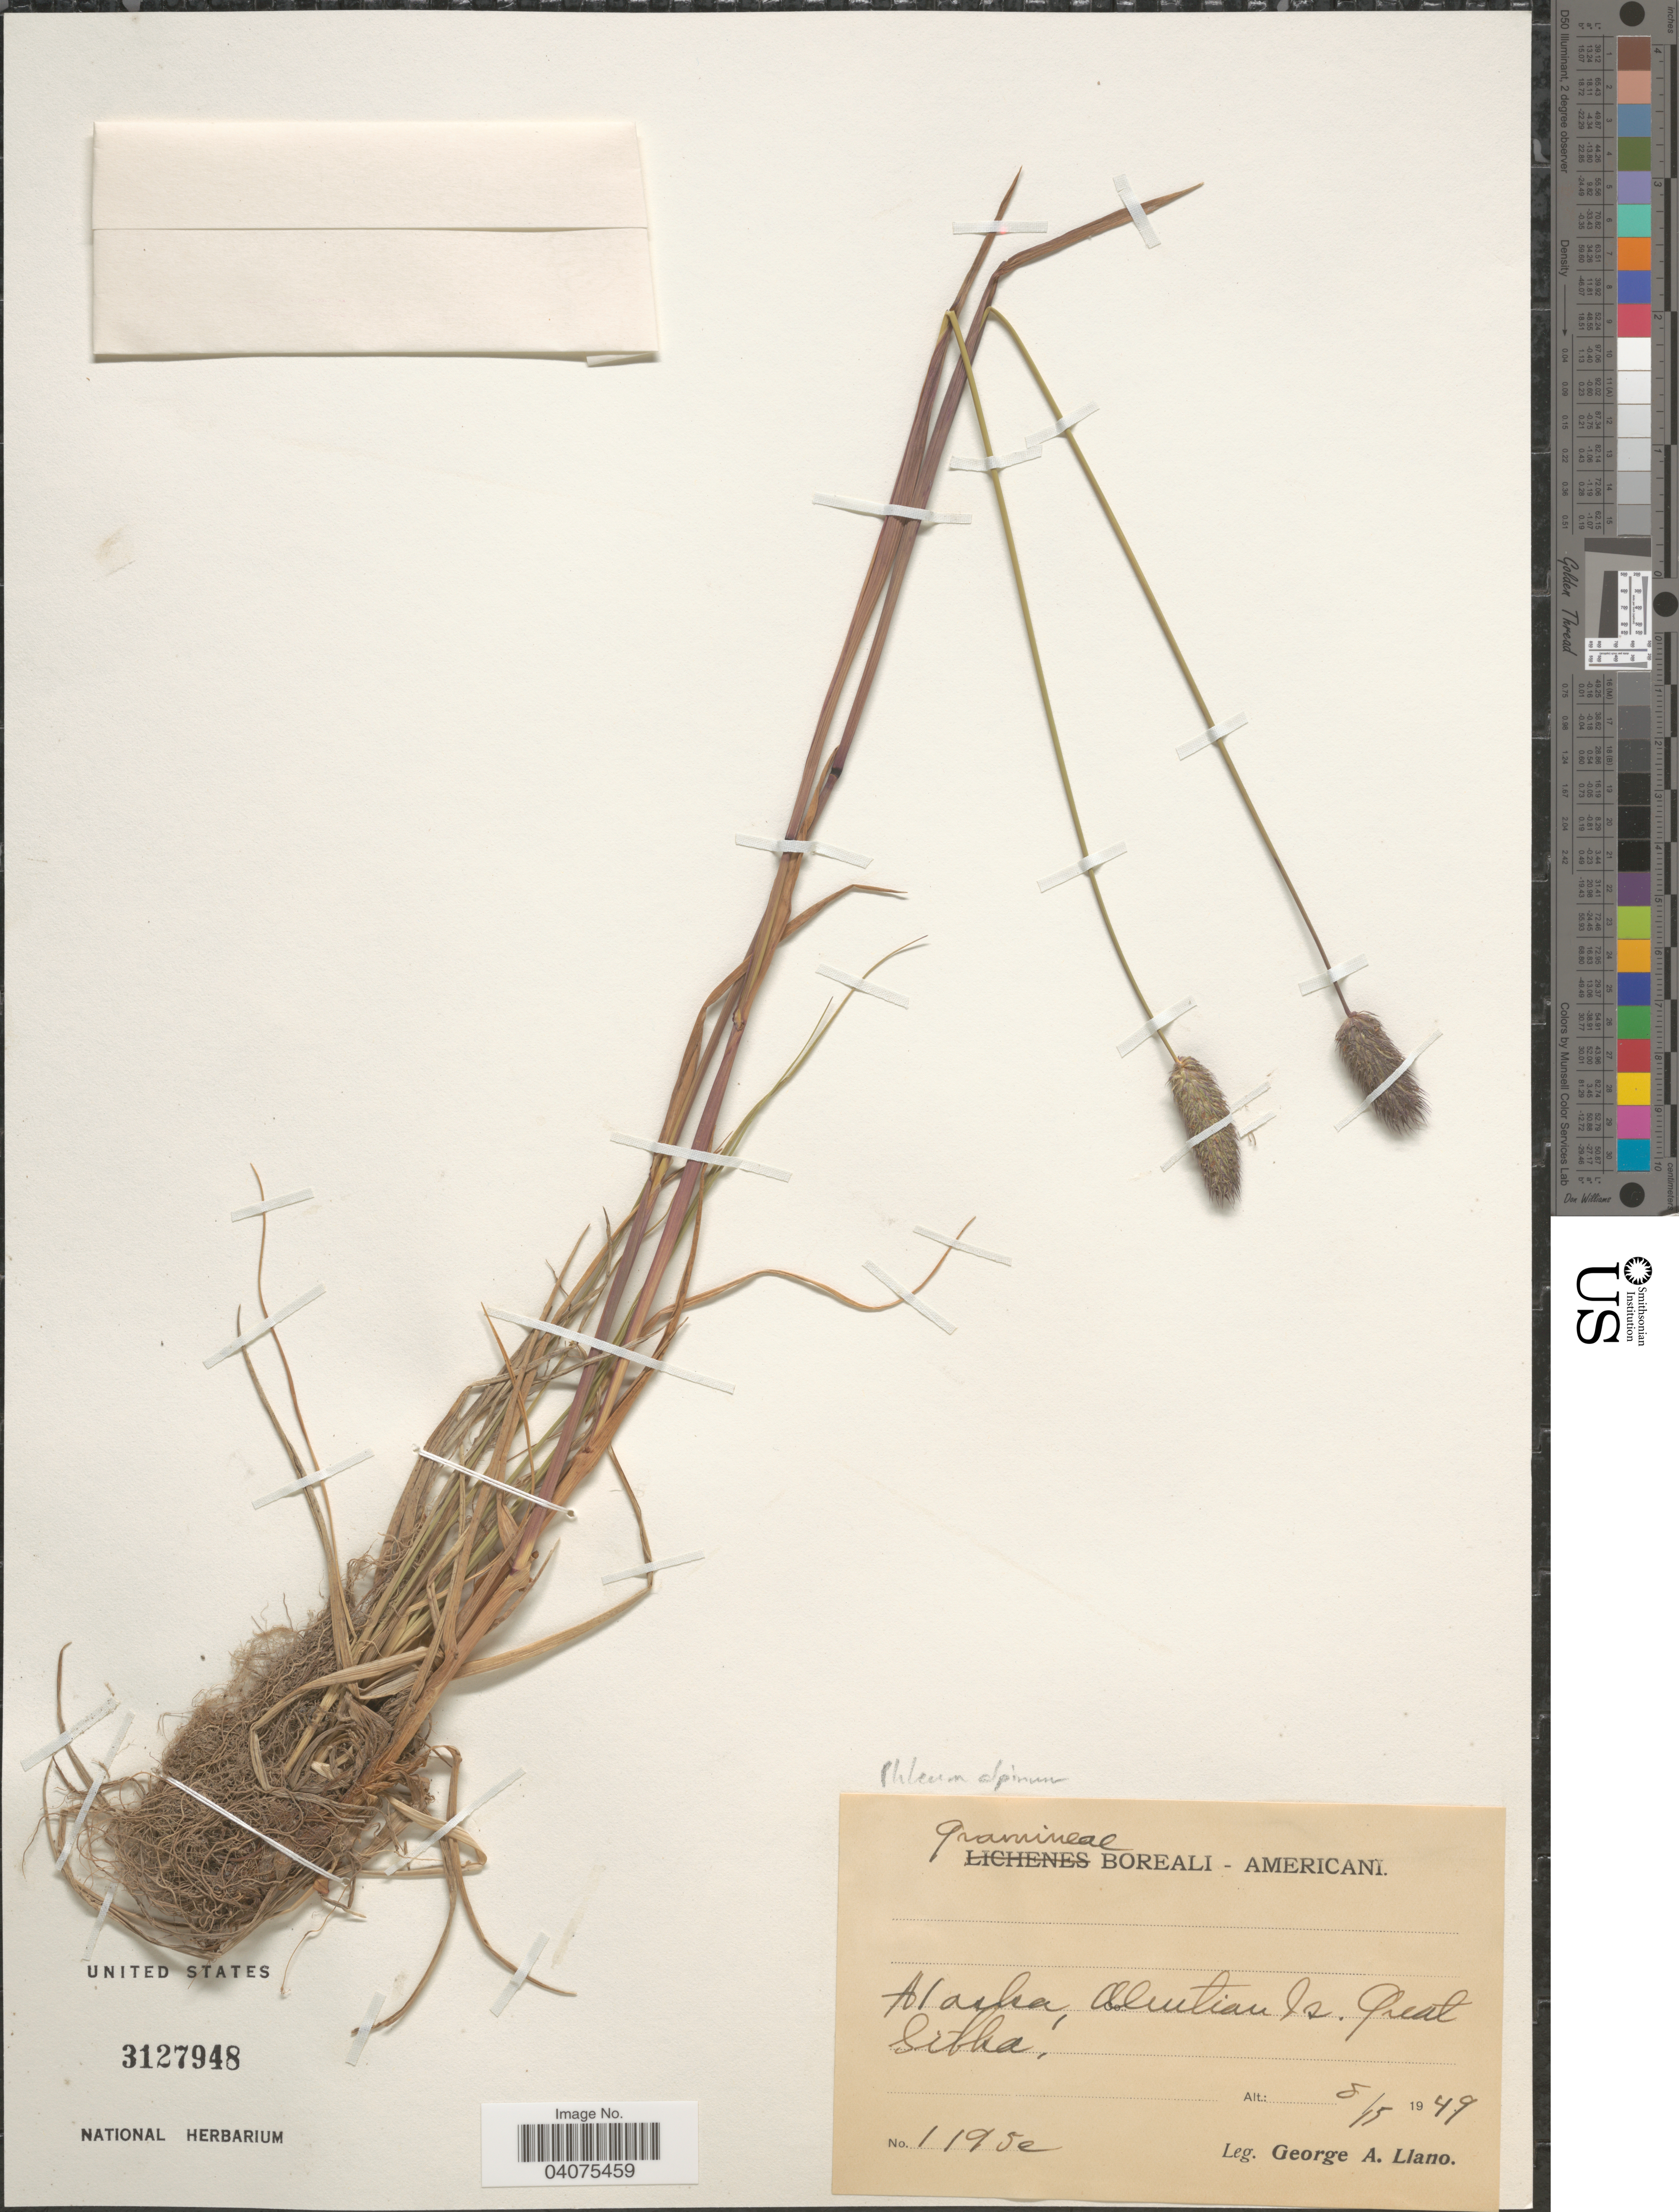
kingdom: Plantae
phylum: Tracheophyta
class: Liliopsida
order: Poales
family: Poaceae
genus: Phleum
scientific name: Phleum alpinum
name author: L.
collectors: G. Llano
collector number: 1195e*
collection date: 1949-05-08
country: United States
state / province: Alaska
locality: Aleutian Is. Great Sitka.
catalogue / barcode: US 3127948